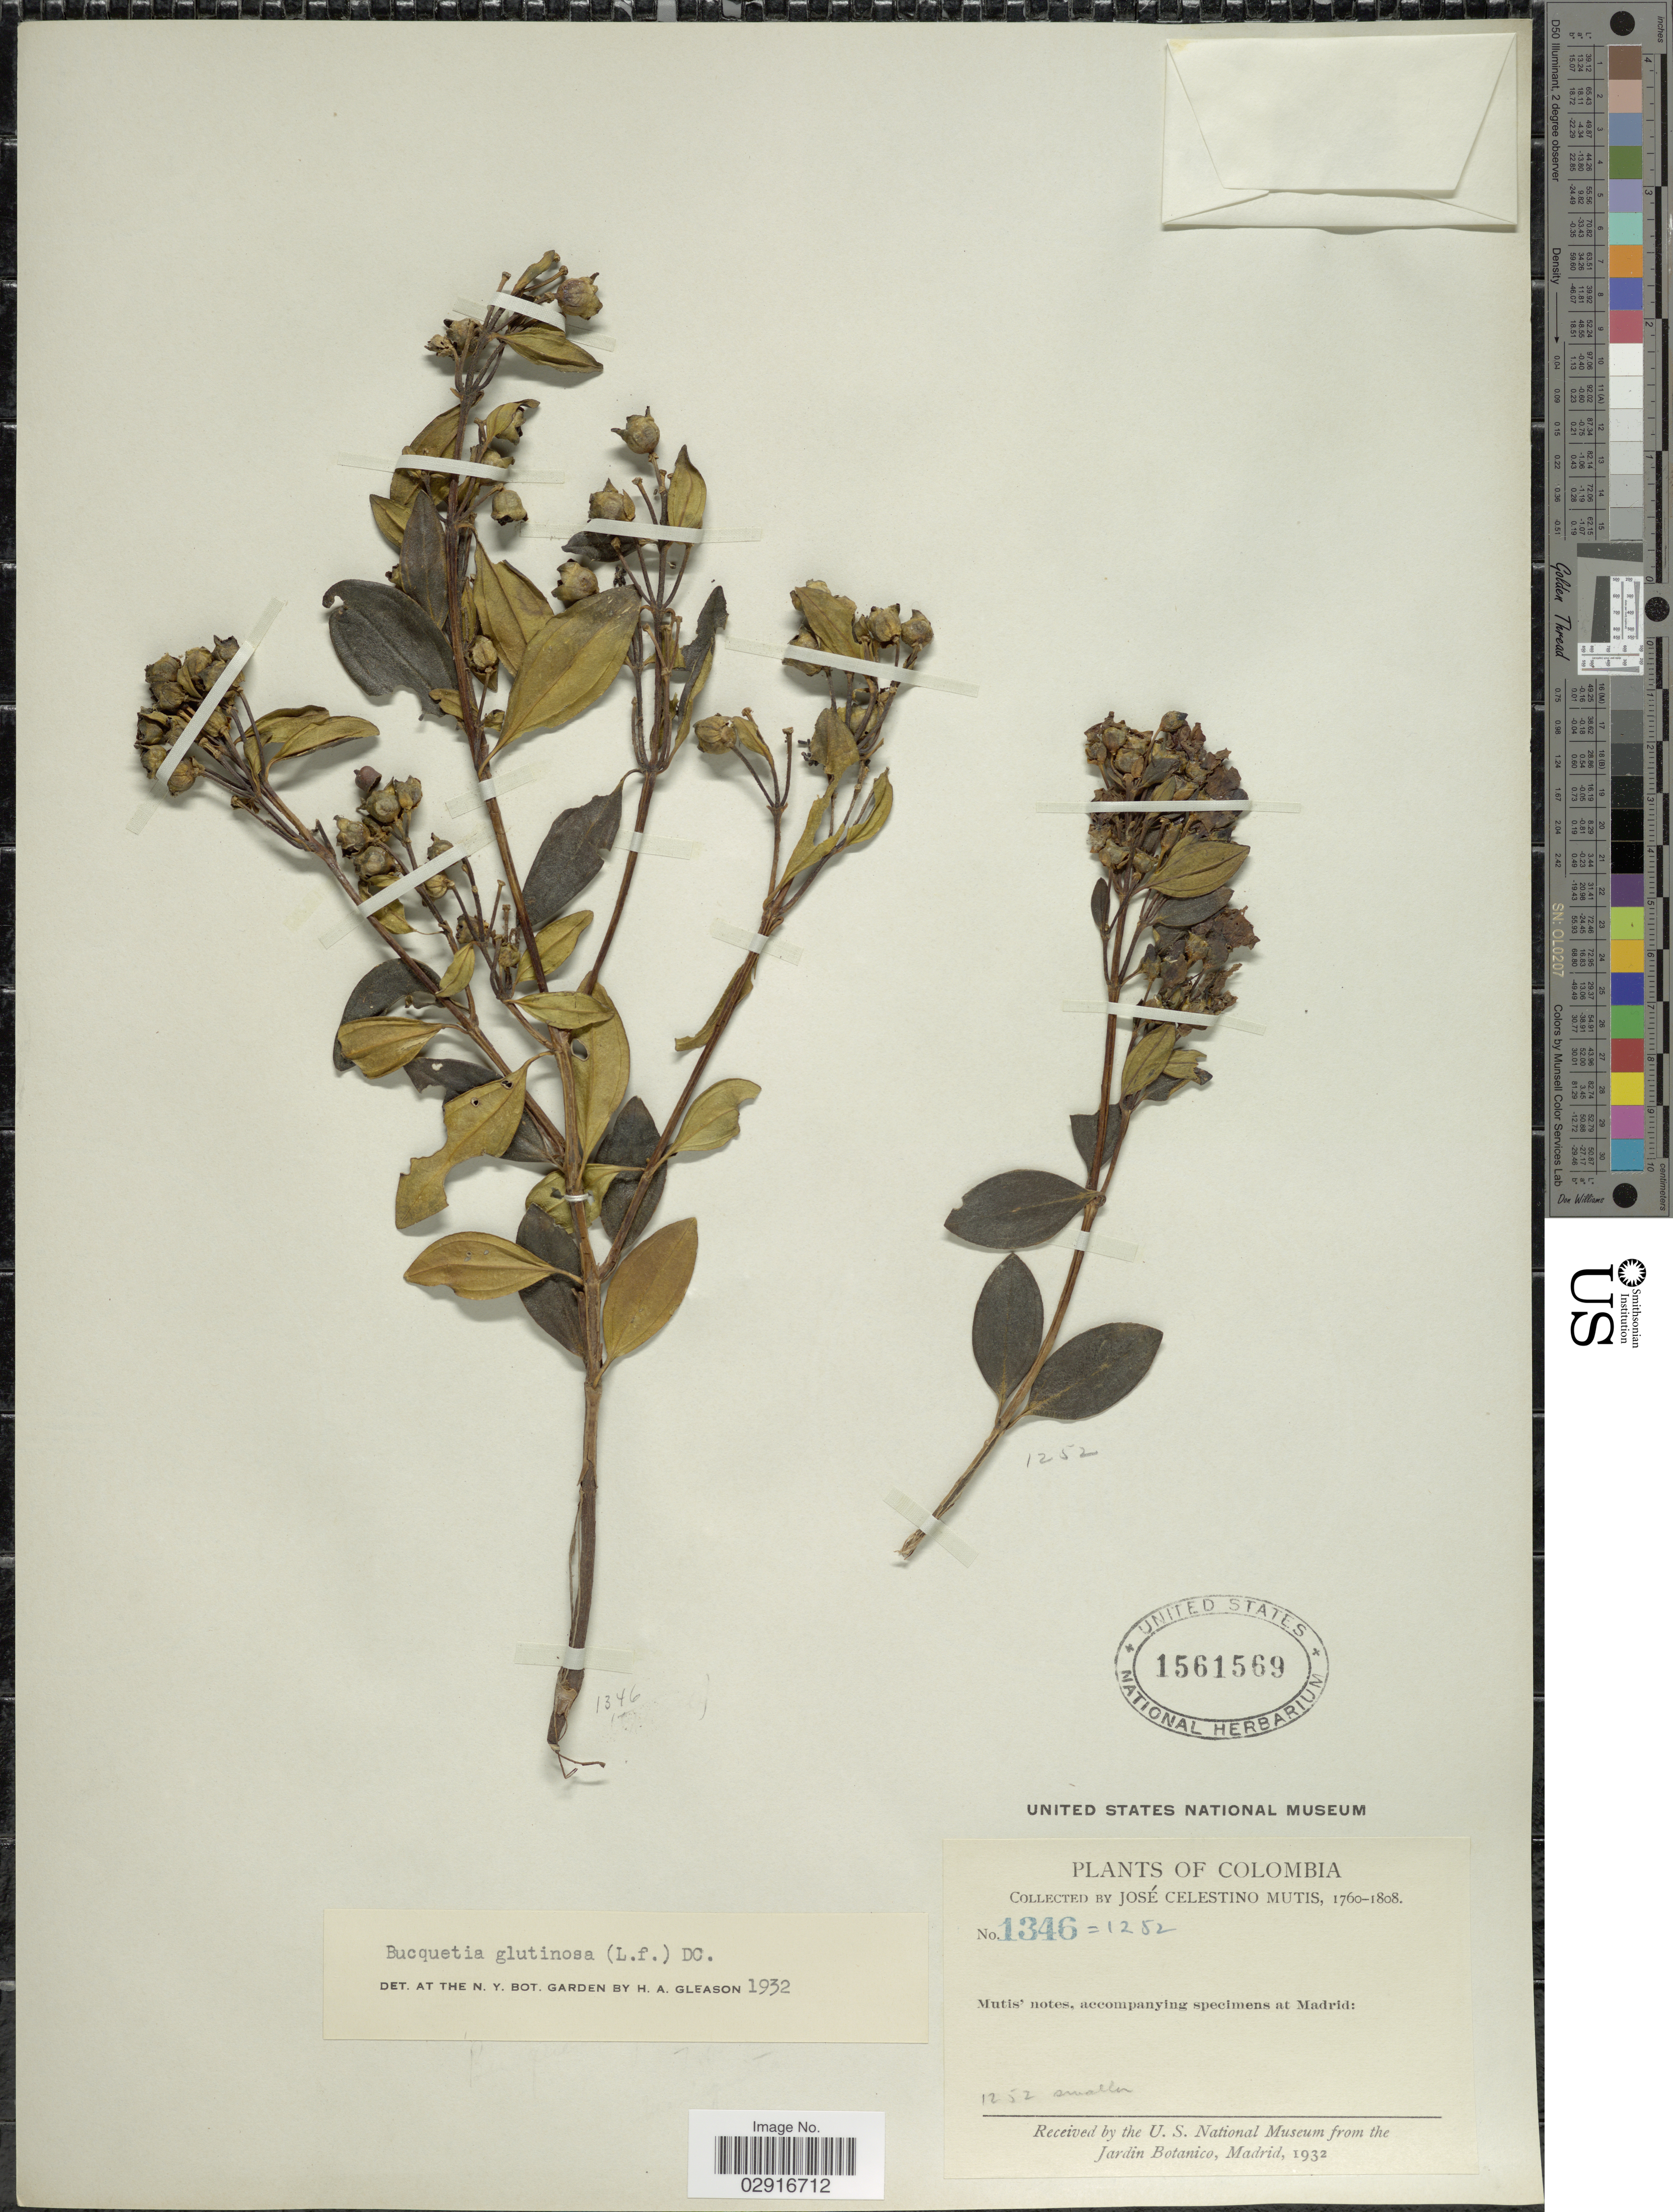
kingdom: Plantae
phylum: Tracheophyta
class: Magnoliopsida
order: Myrtales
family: Melastomataceae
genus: Bucquetia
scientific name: Bucquetia glutinosa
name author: DC.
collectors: J. C. B. Mutis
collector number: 1346/1252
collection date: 1760/1808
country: Colombia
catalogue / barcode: US 1561569